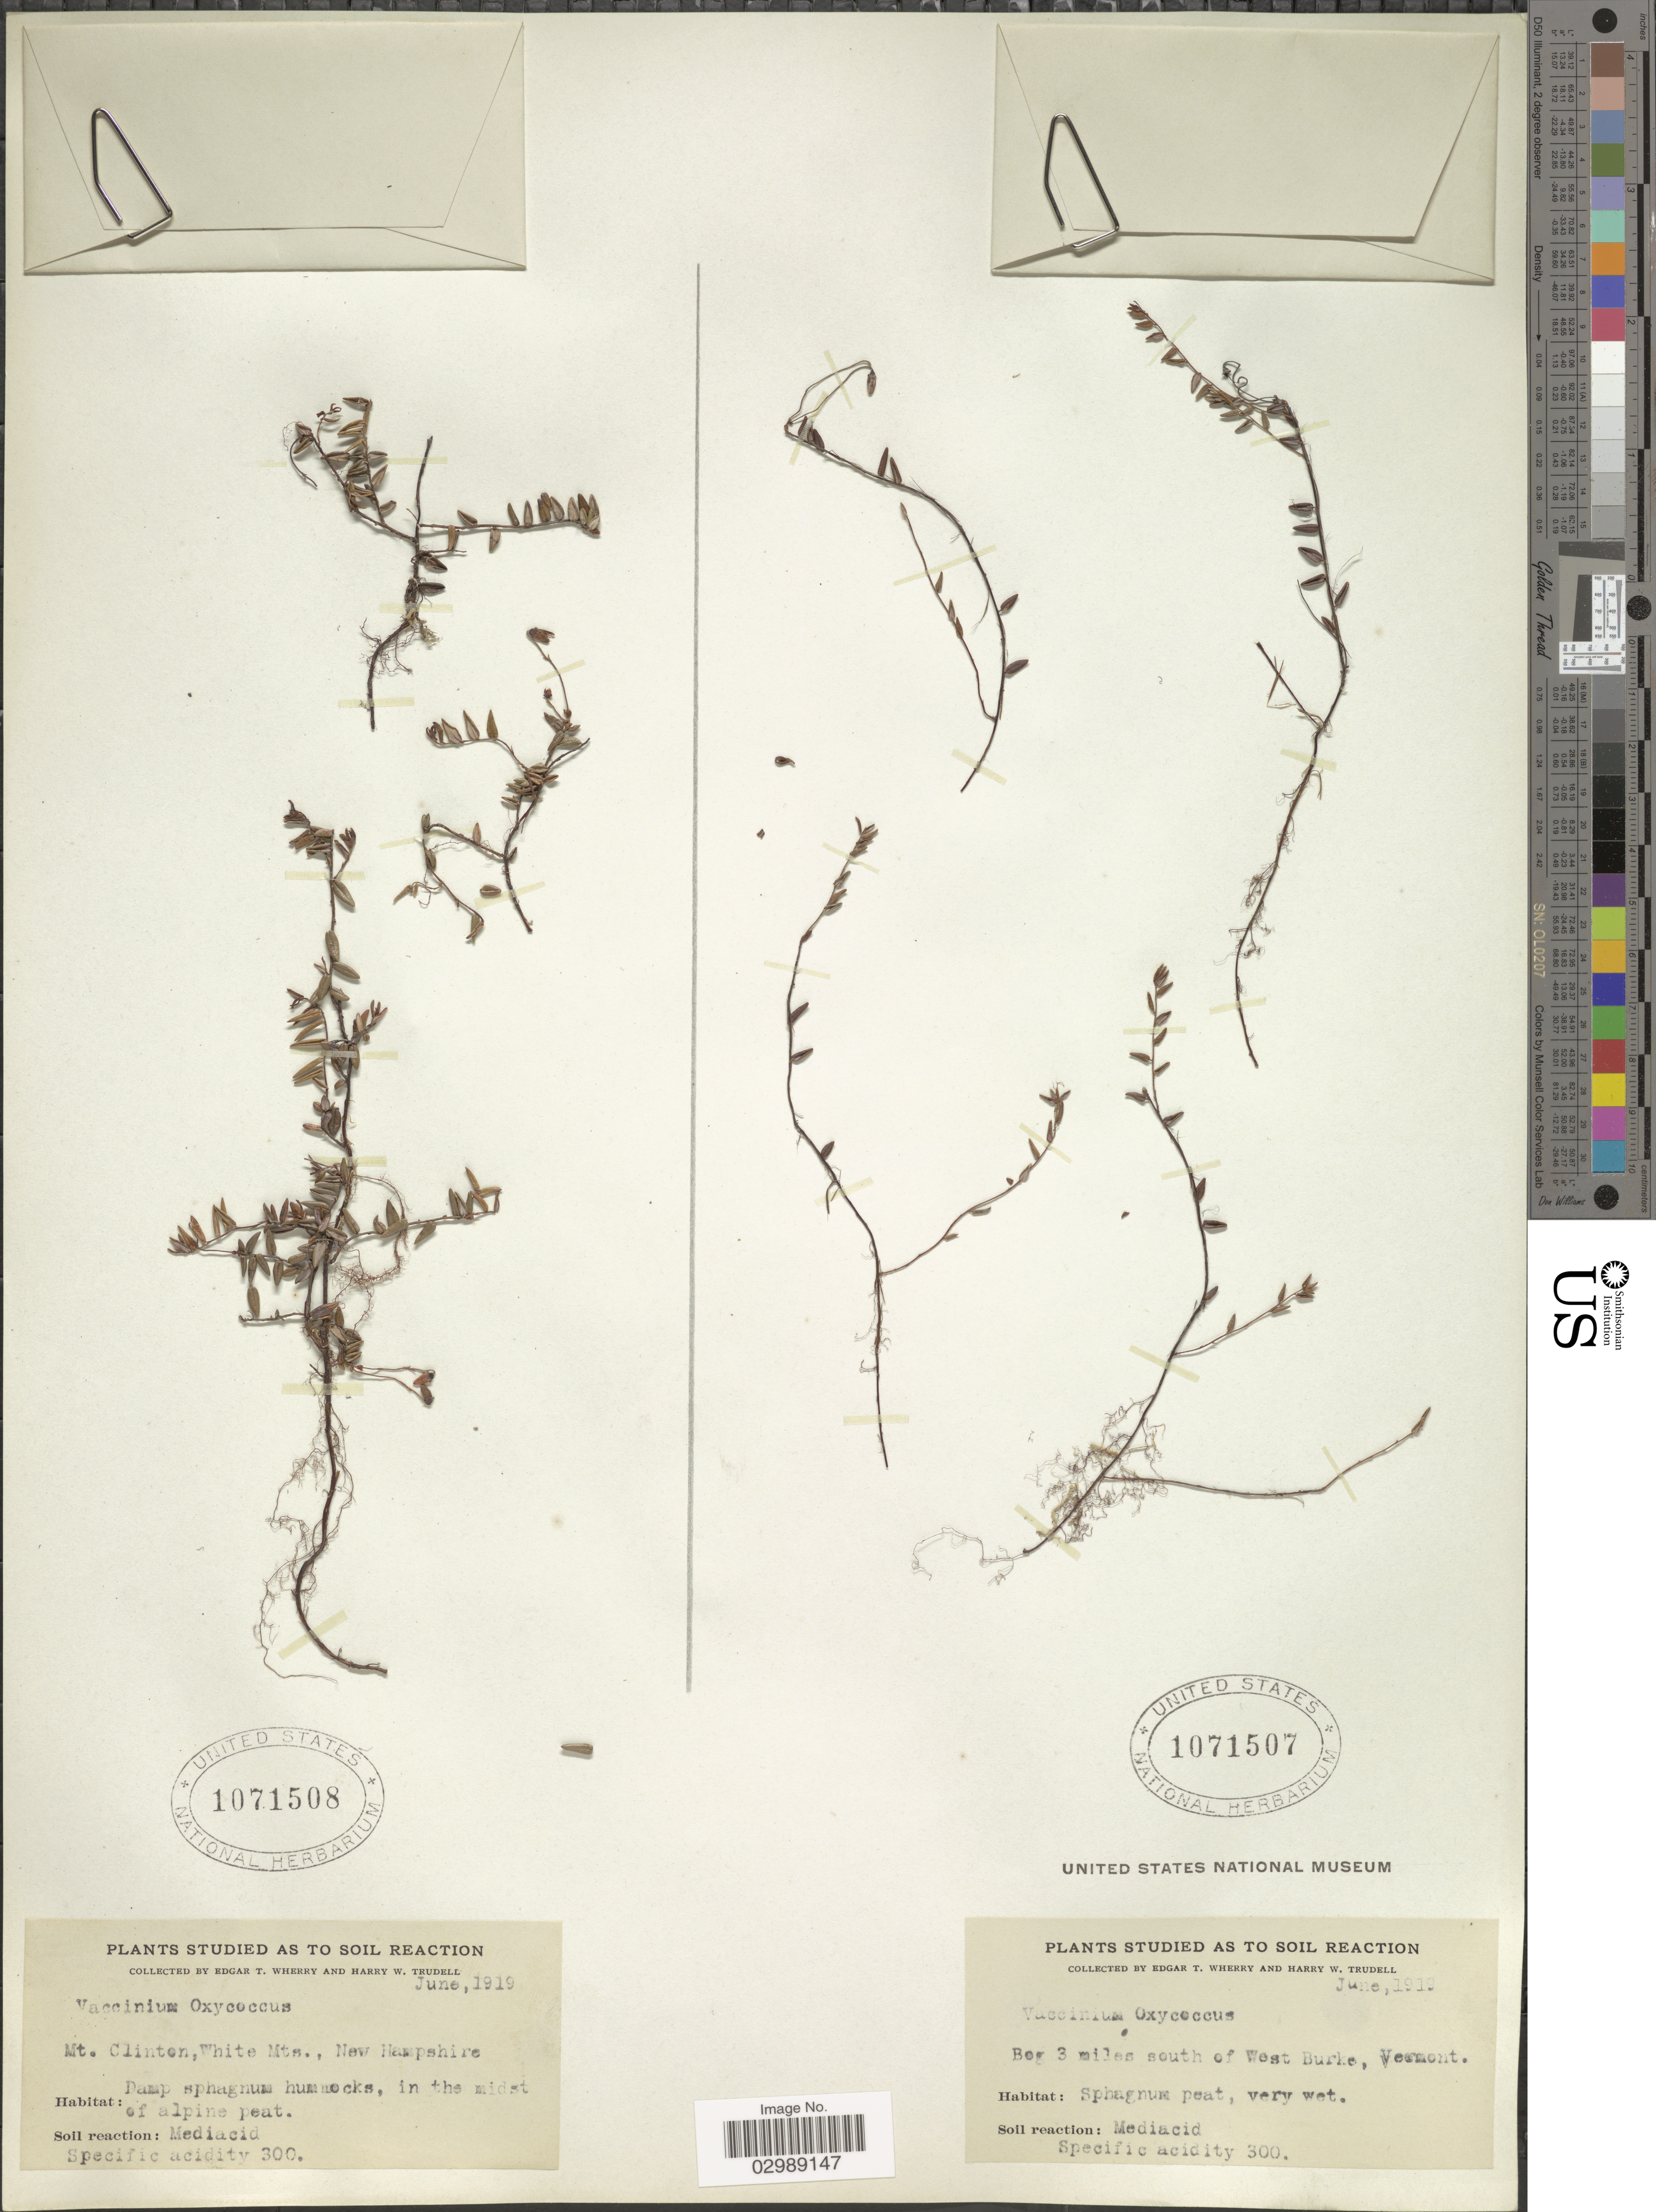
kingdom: Plantae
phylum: Tracheophyta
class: Magnoliopsida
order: Ericales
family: Ericaceae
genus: Vaccinium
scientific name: Vaccinium oxycoccos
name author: L.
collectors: E. T. Wherry & H. Trudell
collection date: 1919-06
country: United States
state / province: Vermont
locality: Bog 3 miles south of West Burke.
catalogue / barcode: US 1071507